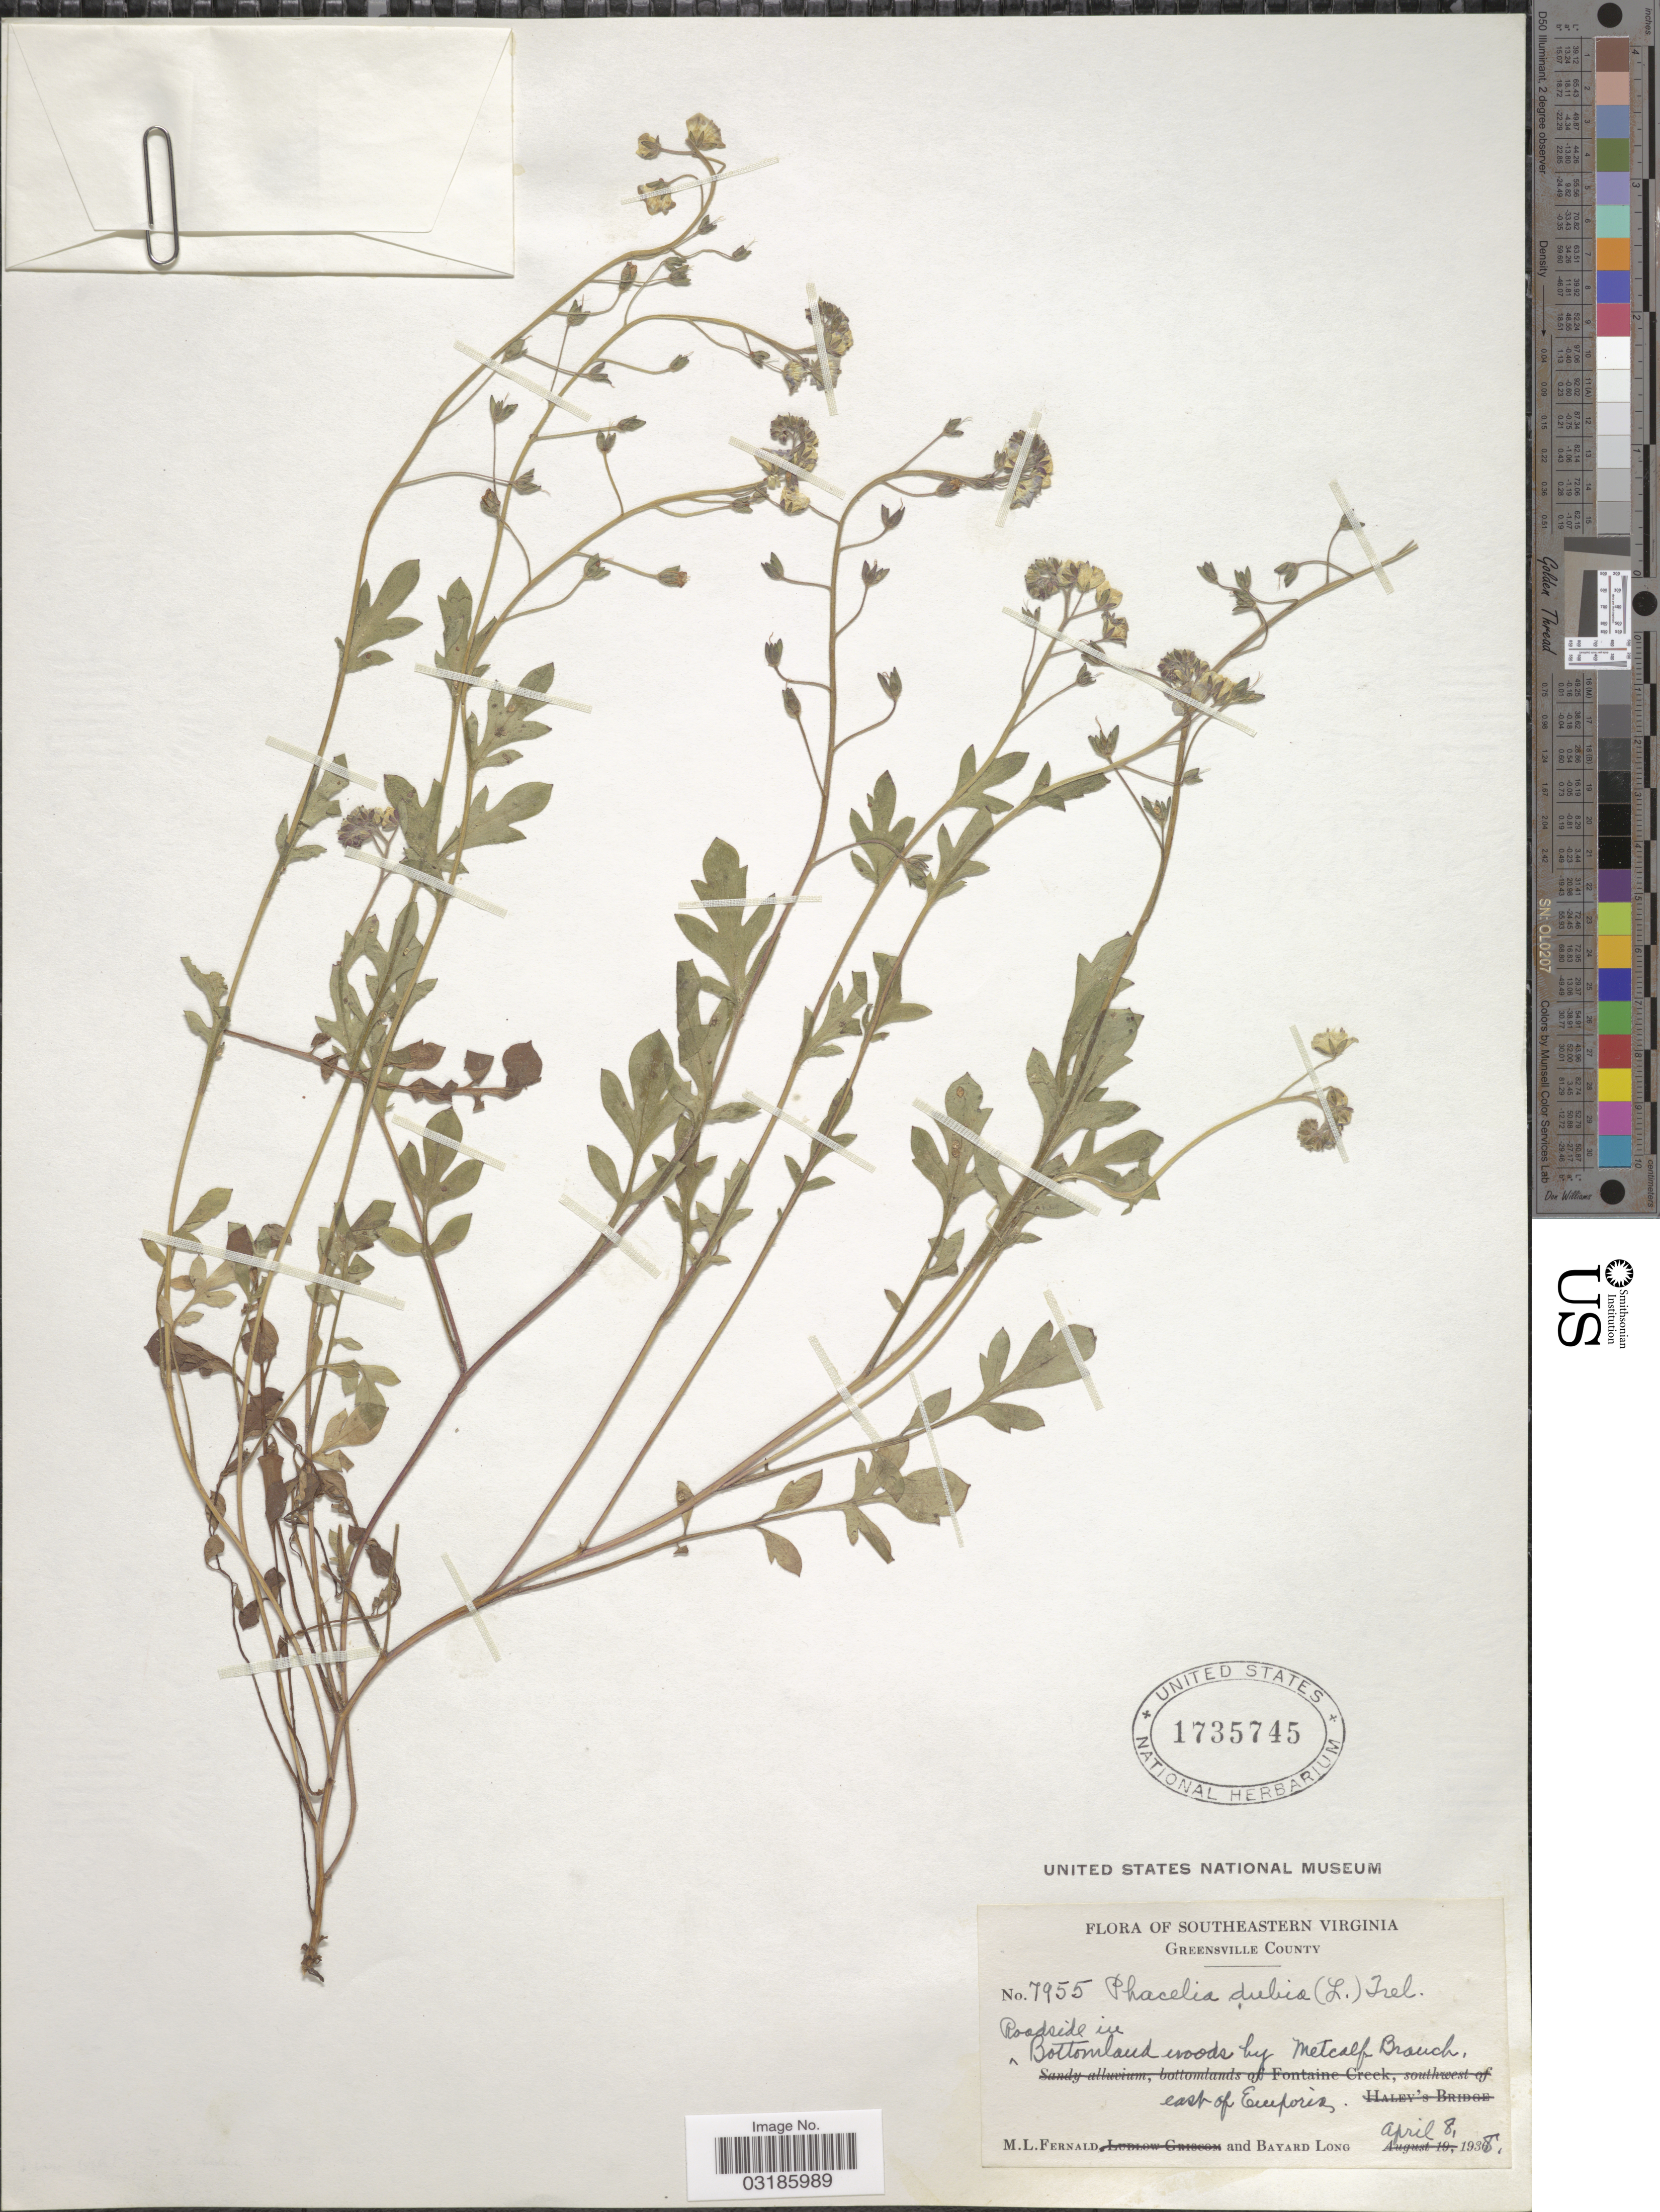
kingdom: Plantae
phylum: Tracheophyta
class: Magnoliopsida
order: Boraginales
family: Hydrophyllaceae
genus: Phacelia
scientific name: Phacelia dubia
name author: (L.) Trel.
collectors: M. L. Fernald & B. Long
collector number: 7955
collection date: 1935-04-08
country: United States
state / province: Virginia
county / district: Greensville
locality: Southeastern Virginia. Greensville County. Roadside in Bottomland woods by Metcalf Branch, east of Emporia.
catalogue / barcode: US 1735745